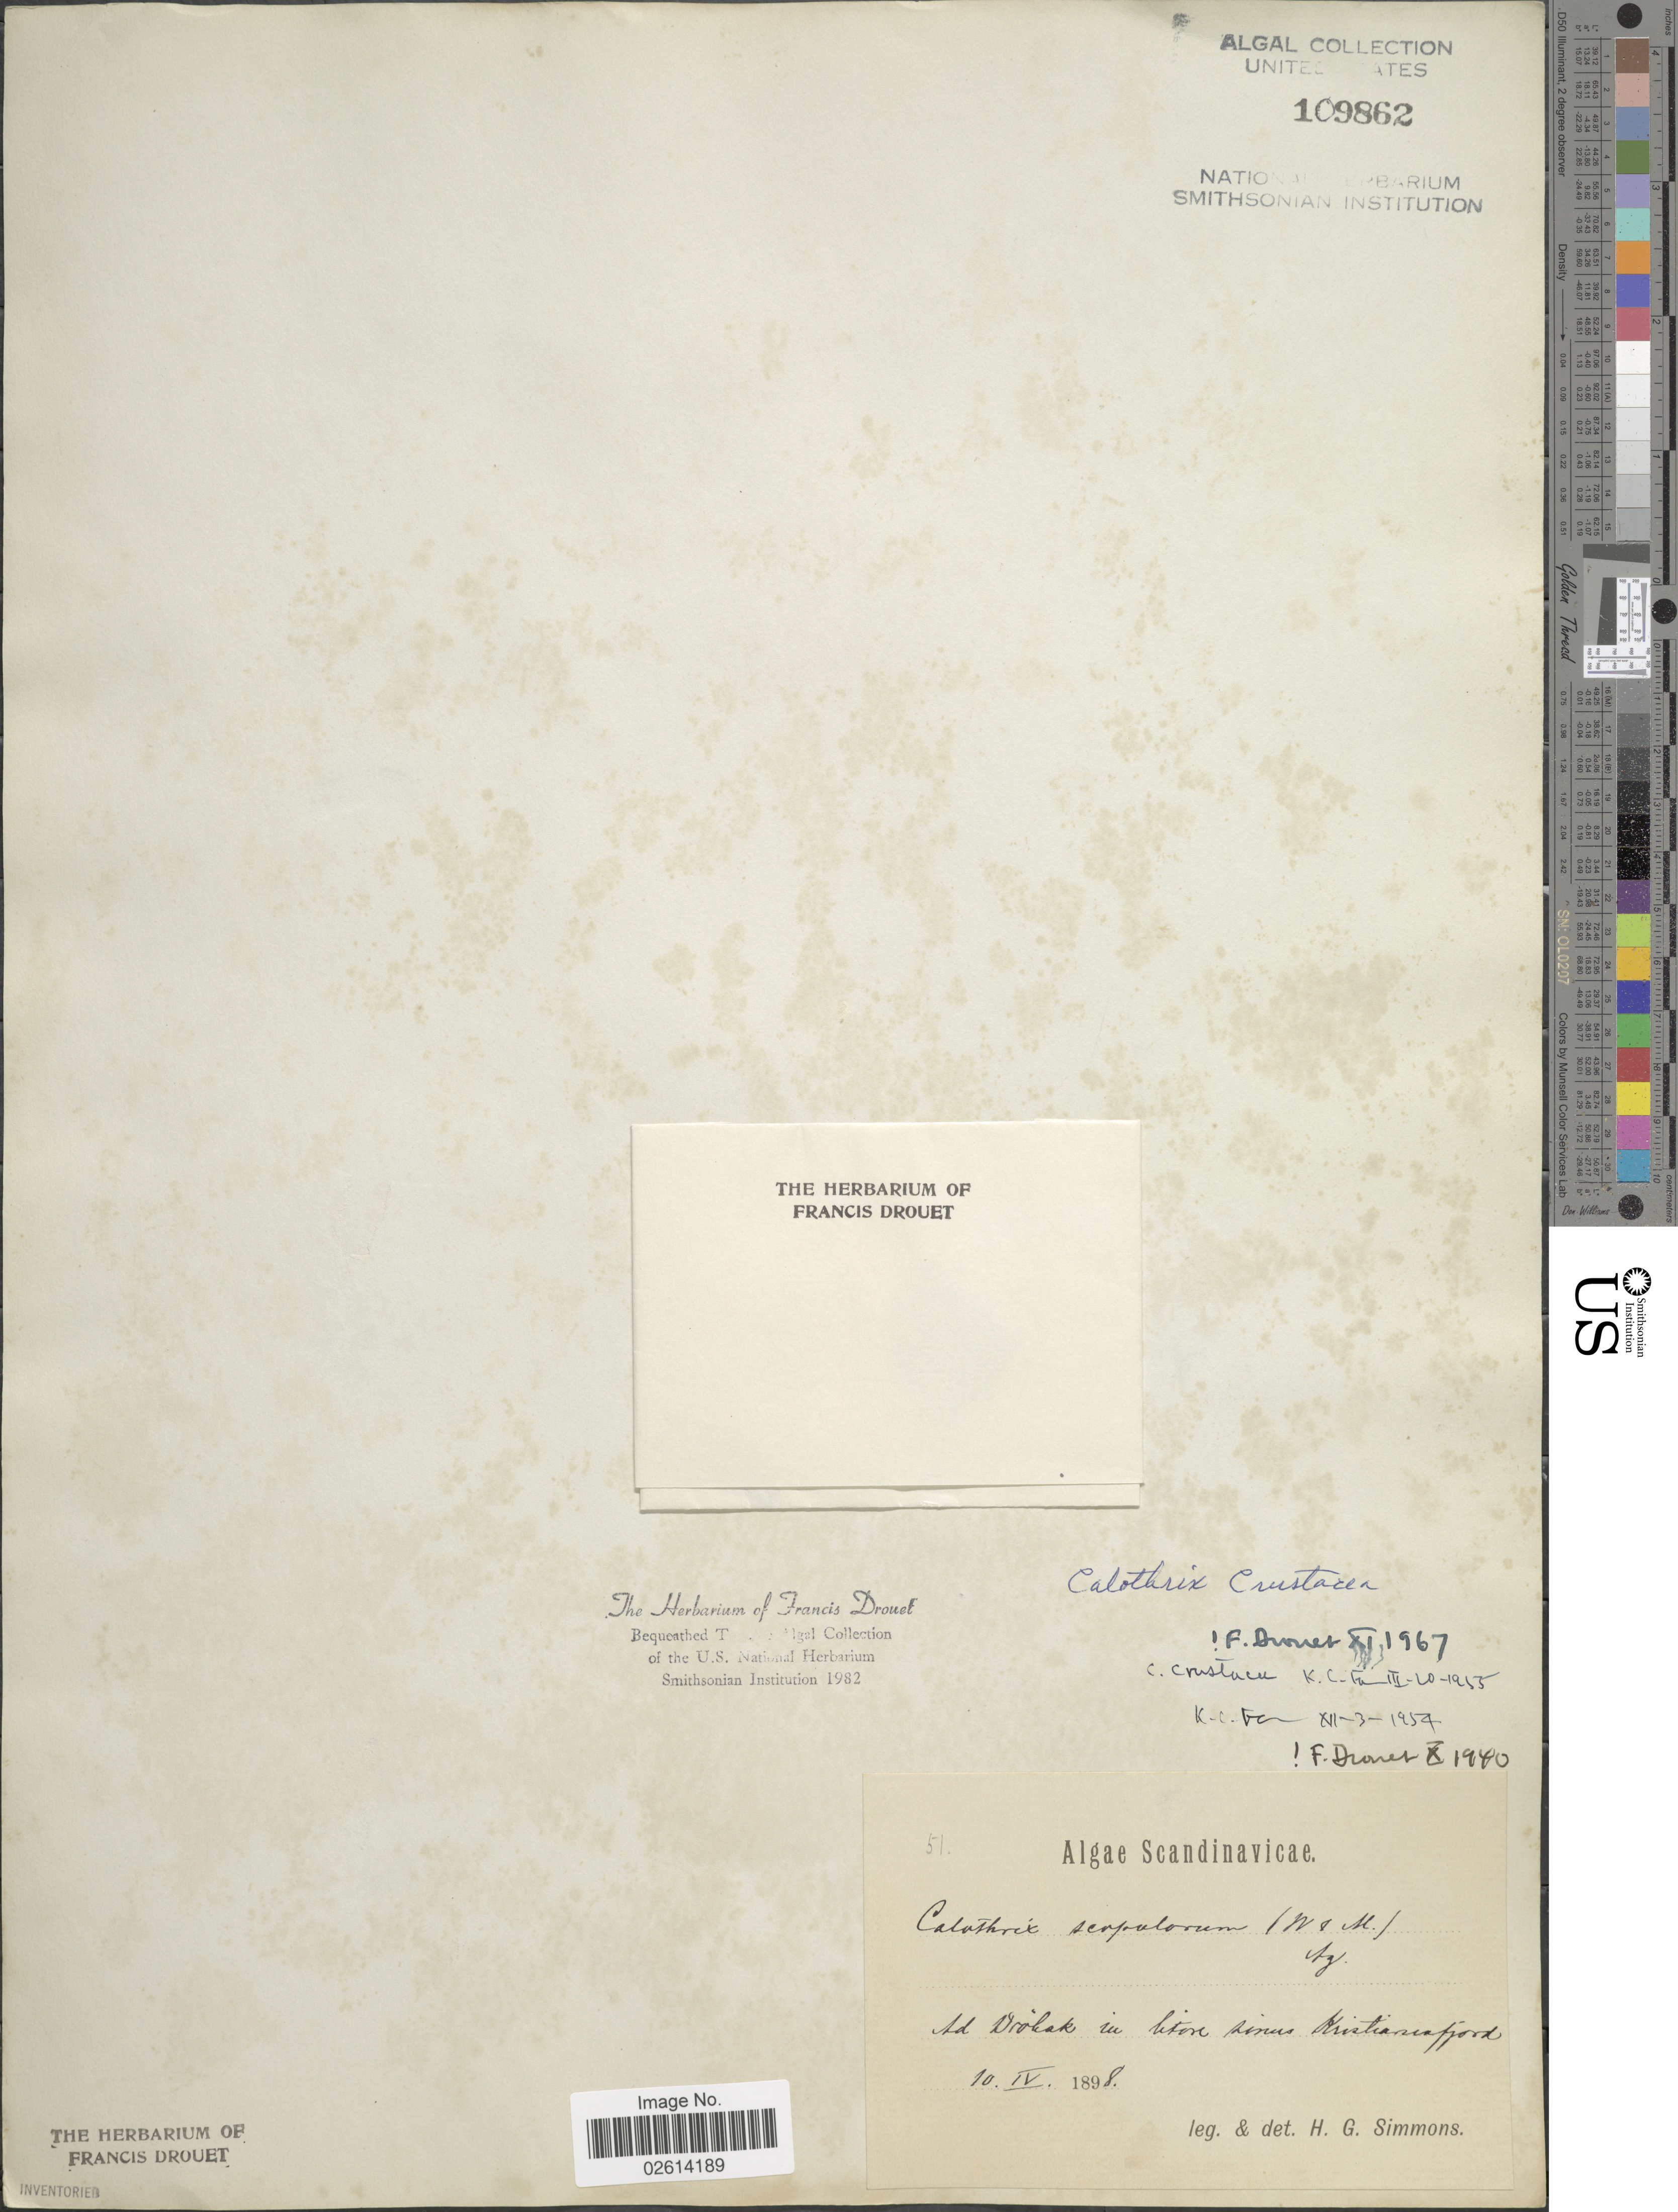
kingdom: Bacteria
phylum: Cyanobacteria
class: Cyanobacteriia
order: Cyanobacteriales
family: Rivulariaceae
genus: Calothrix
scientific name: Calothrix crustacea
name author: Thur. ex Bornet & Flahault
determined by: Drouet, F. E.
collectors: H. Simmons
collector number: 51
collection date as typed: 10 Apr 1898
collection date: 1898-04-10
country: Sweden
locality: Kristianiafjord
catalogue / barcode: US 109862